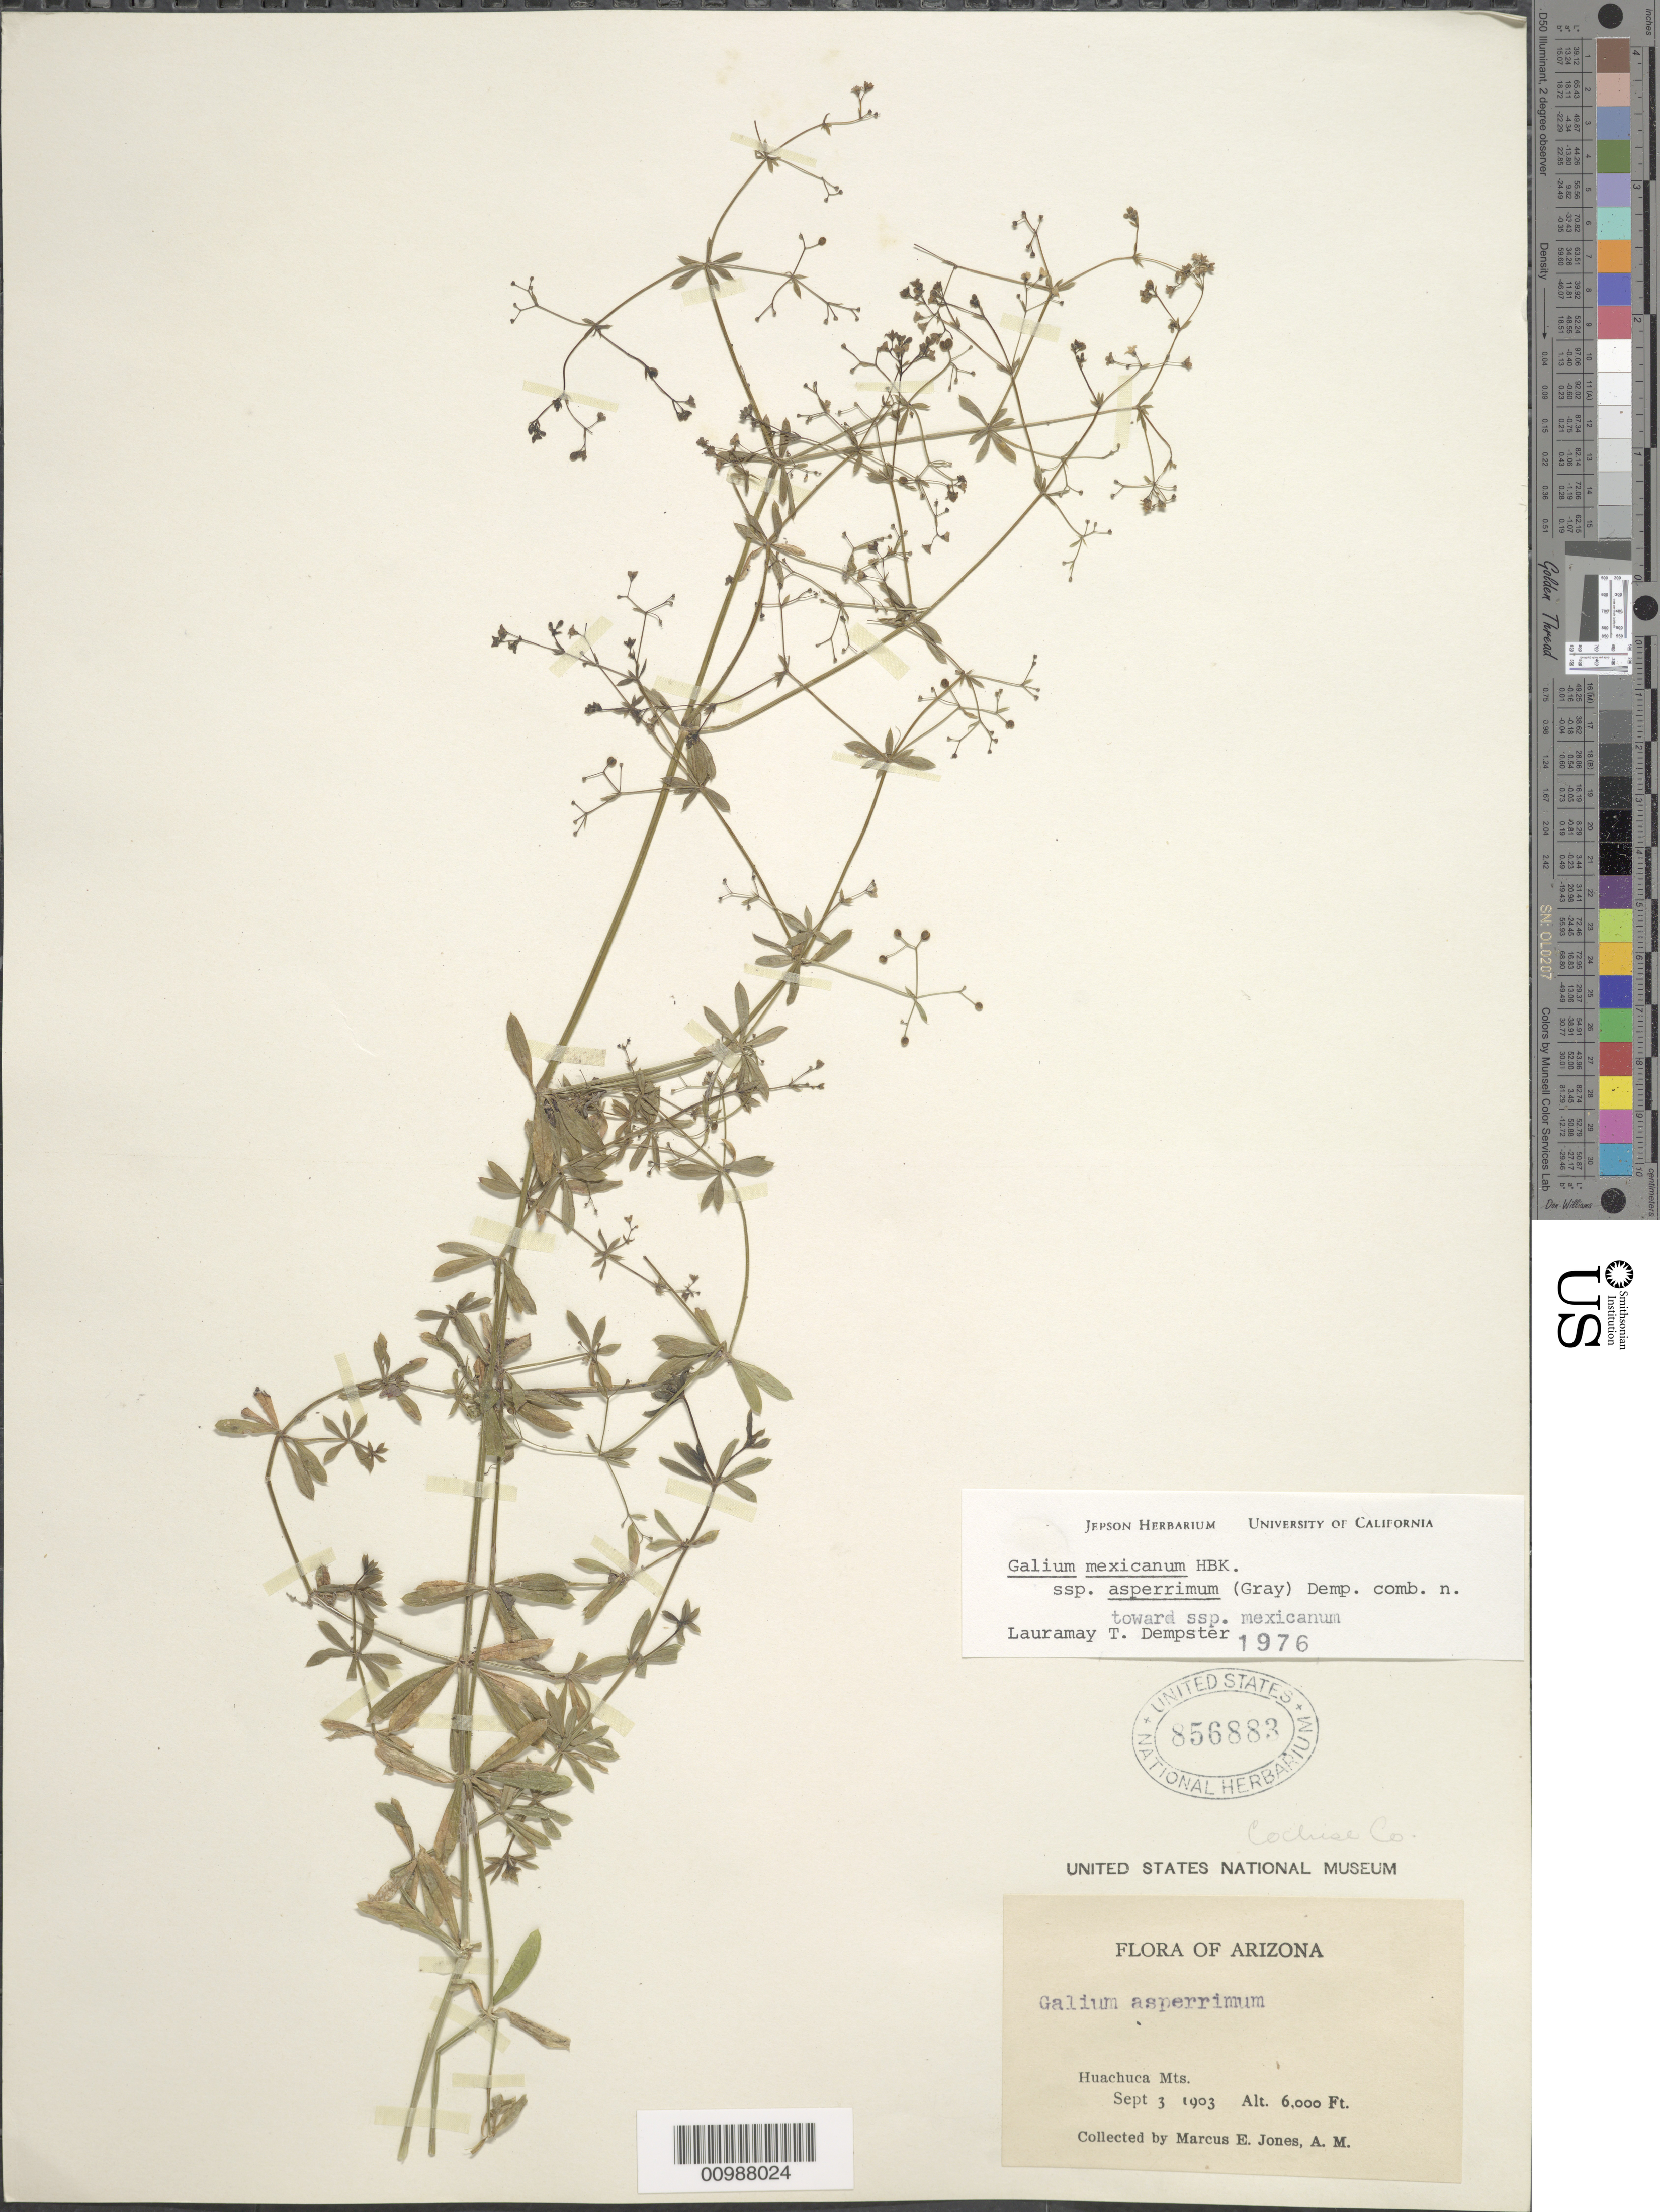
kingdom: Plantae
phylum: Tracheophyta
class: Magnoliopsida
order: Gentianales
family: Rubiaceae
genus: Galium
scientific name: Galium mexicanum subsp. asperrimum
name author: (A. Gray) Dempster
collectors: M. E. Jones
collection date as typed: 03 Sep 1903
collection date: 1903-09-03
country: United States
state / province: Arizona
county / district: Cochise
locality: Huachuca Mountains.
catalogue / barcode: US 856883